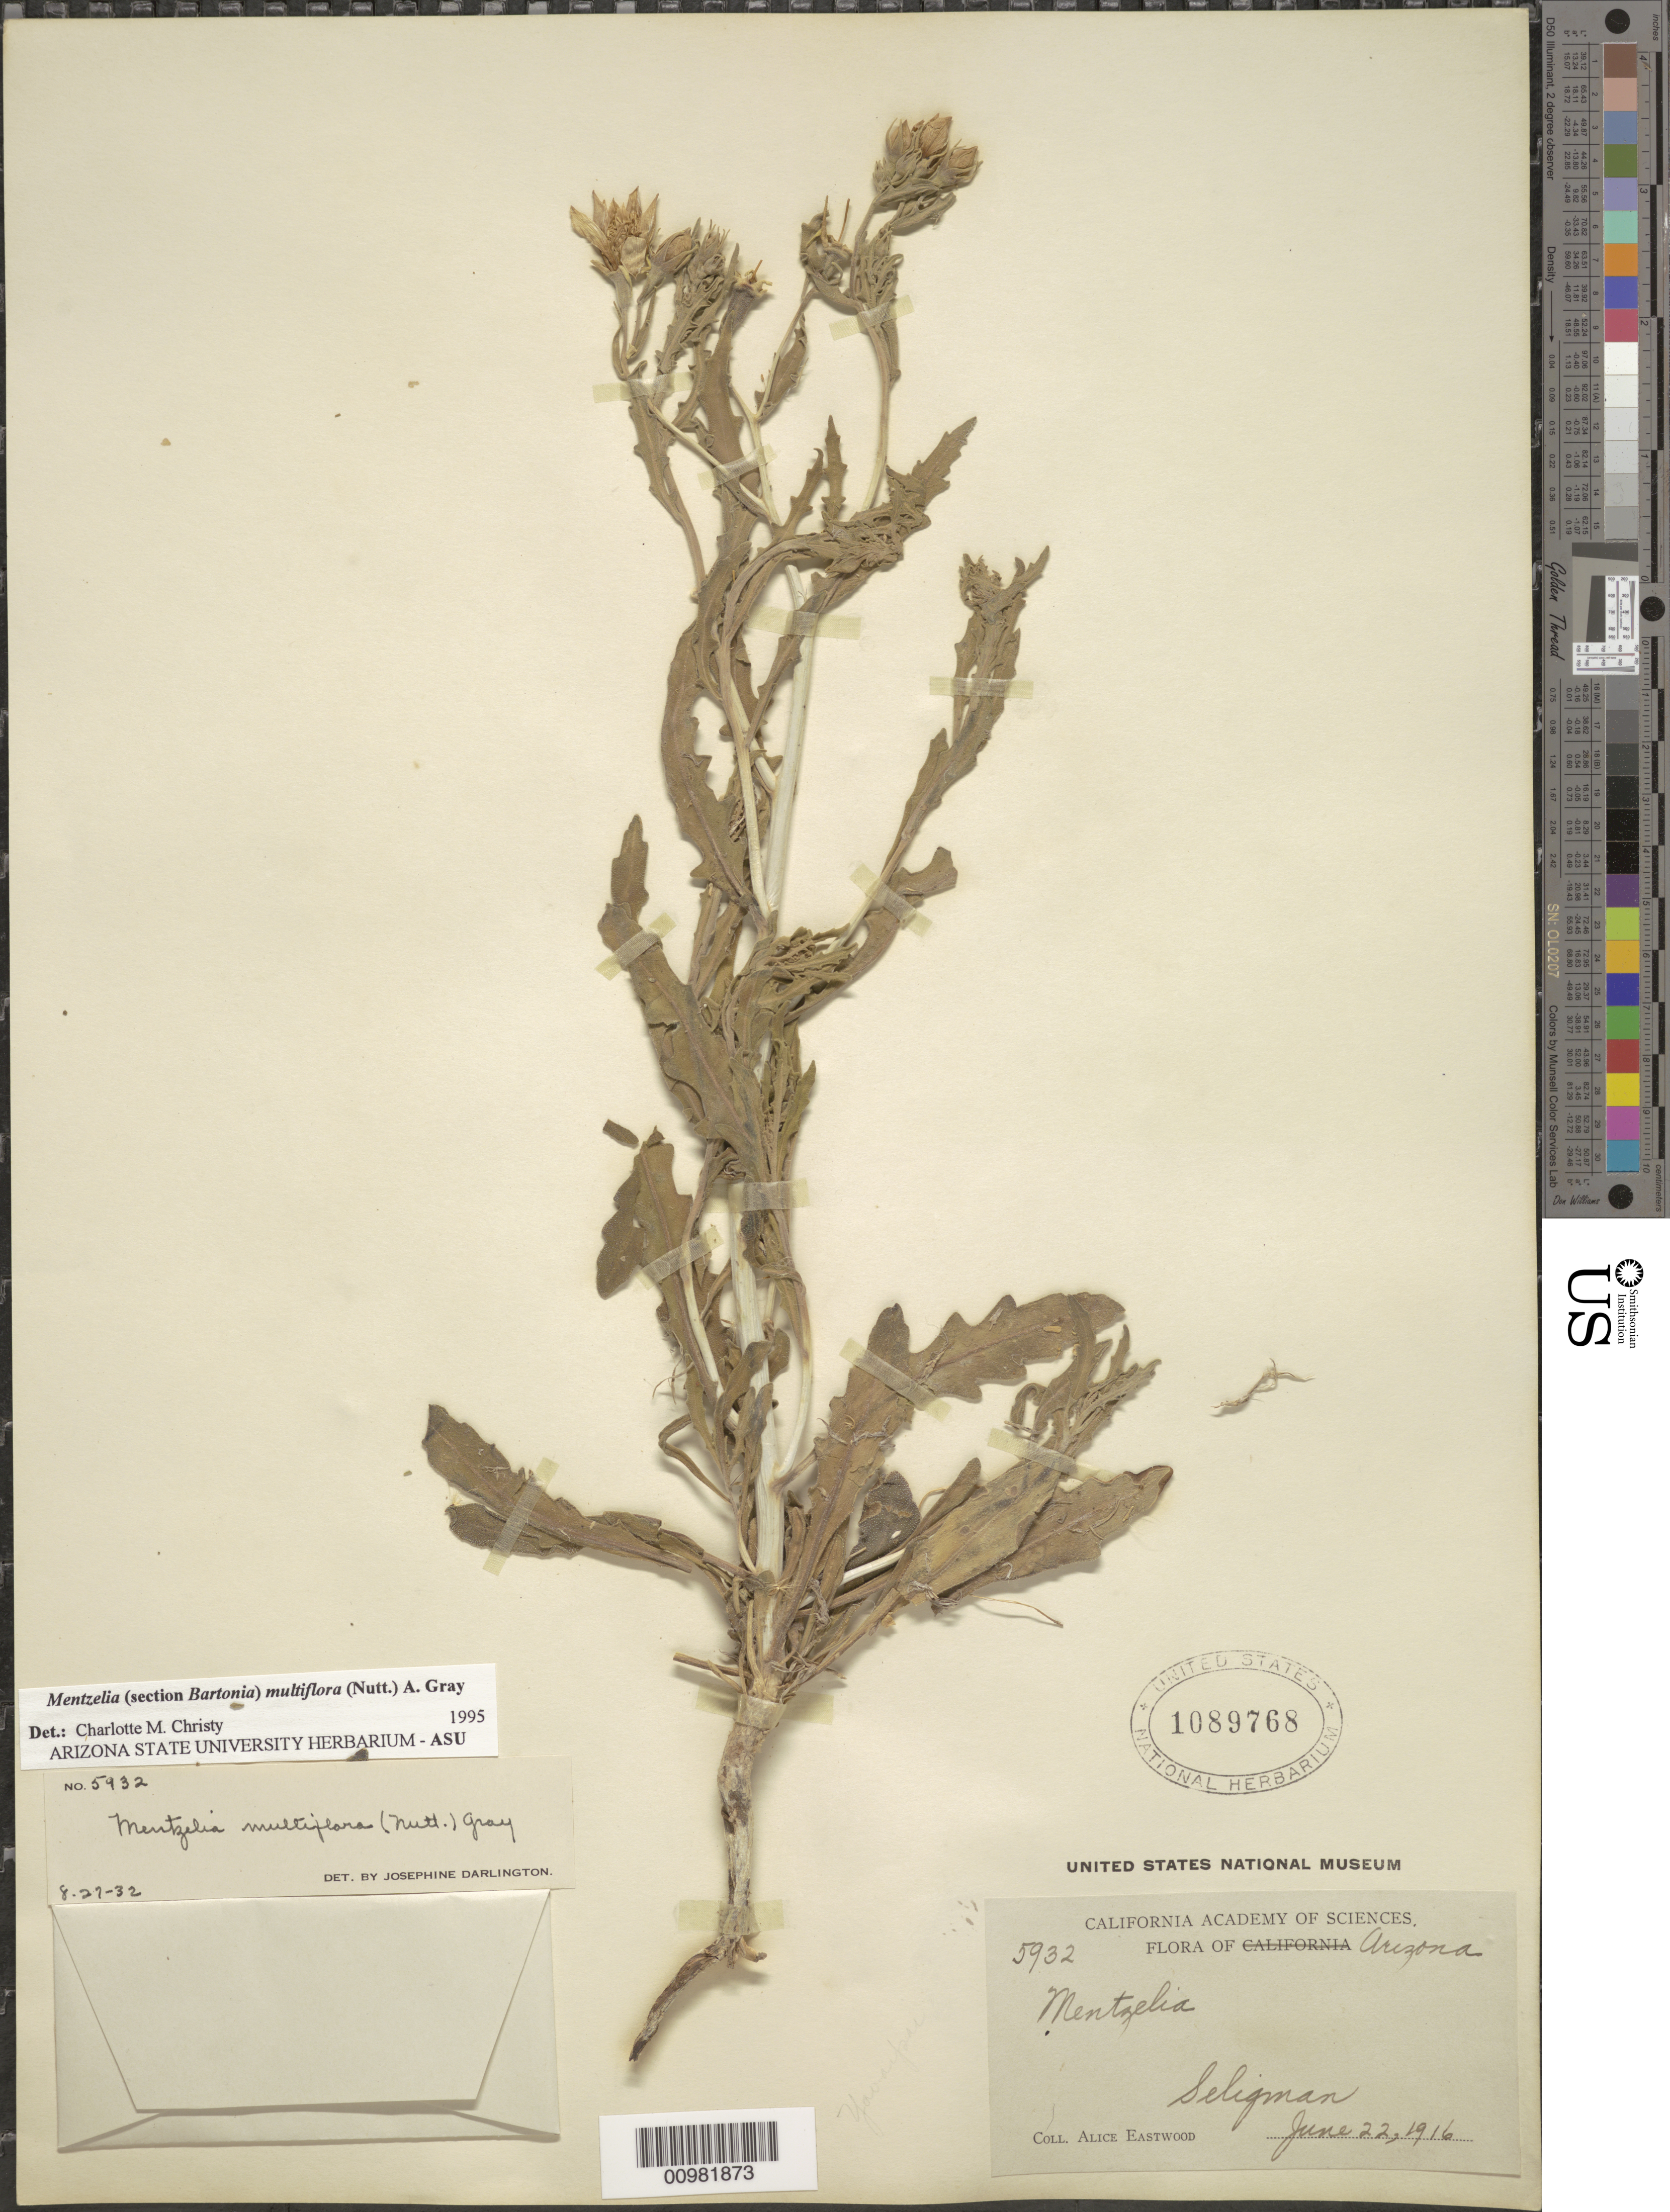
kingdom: Plantae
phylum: Tracheophyta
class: Magnoliopsida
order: Cornales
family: Loasaceae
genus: Mentzelia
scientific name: Mentzelia multiflora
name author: (Nutt.) A. Gray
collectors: A. Eastwood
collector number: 5932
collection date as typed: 22 Jun 1916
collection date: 1916-06-22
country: United States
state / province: Arizona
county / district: Yavapai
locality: Seligman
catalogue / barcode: US 1089768